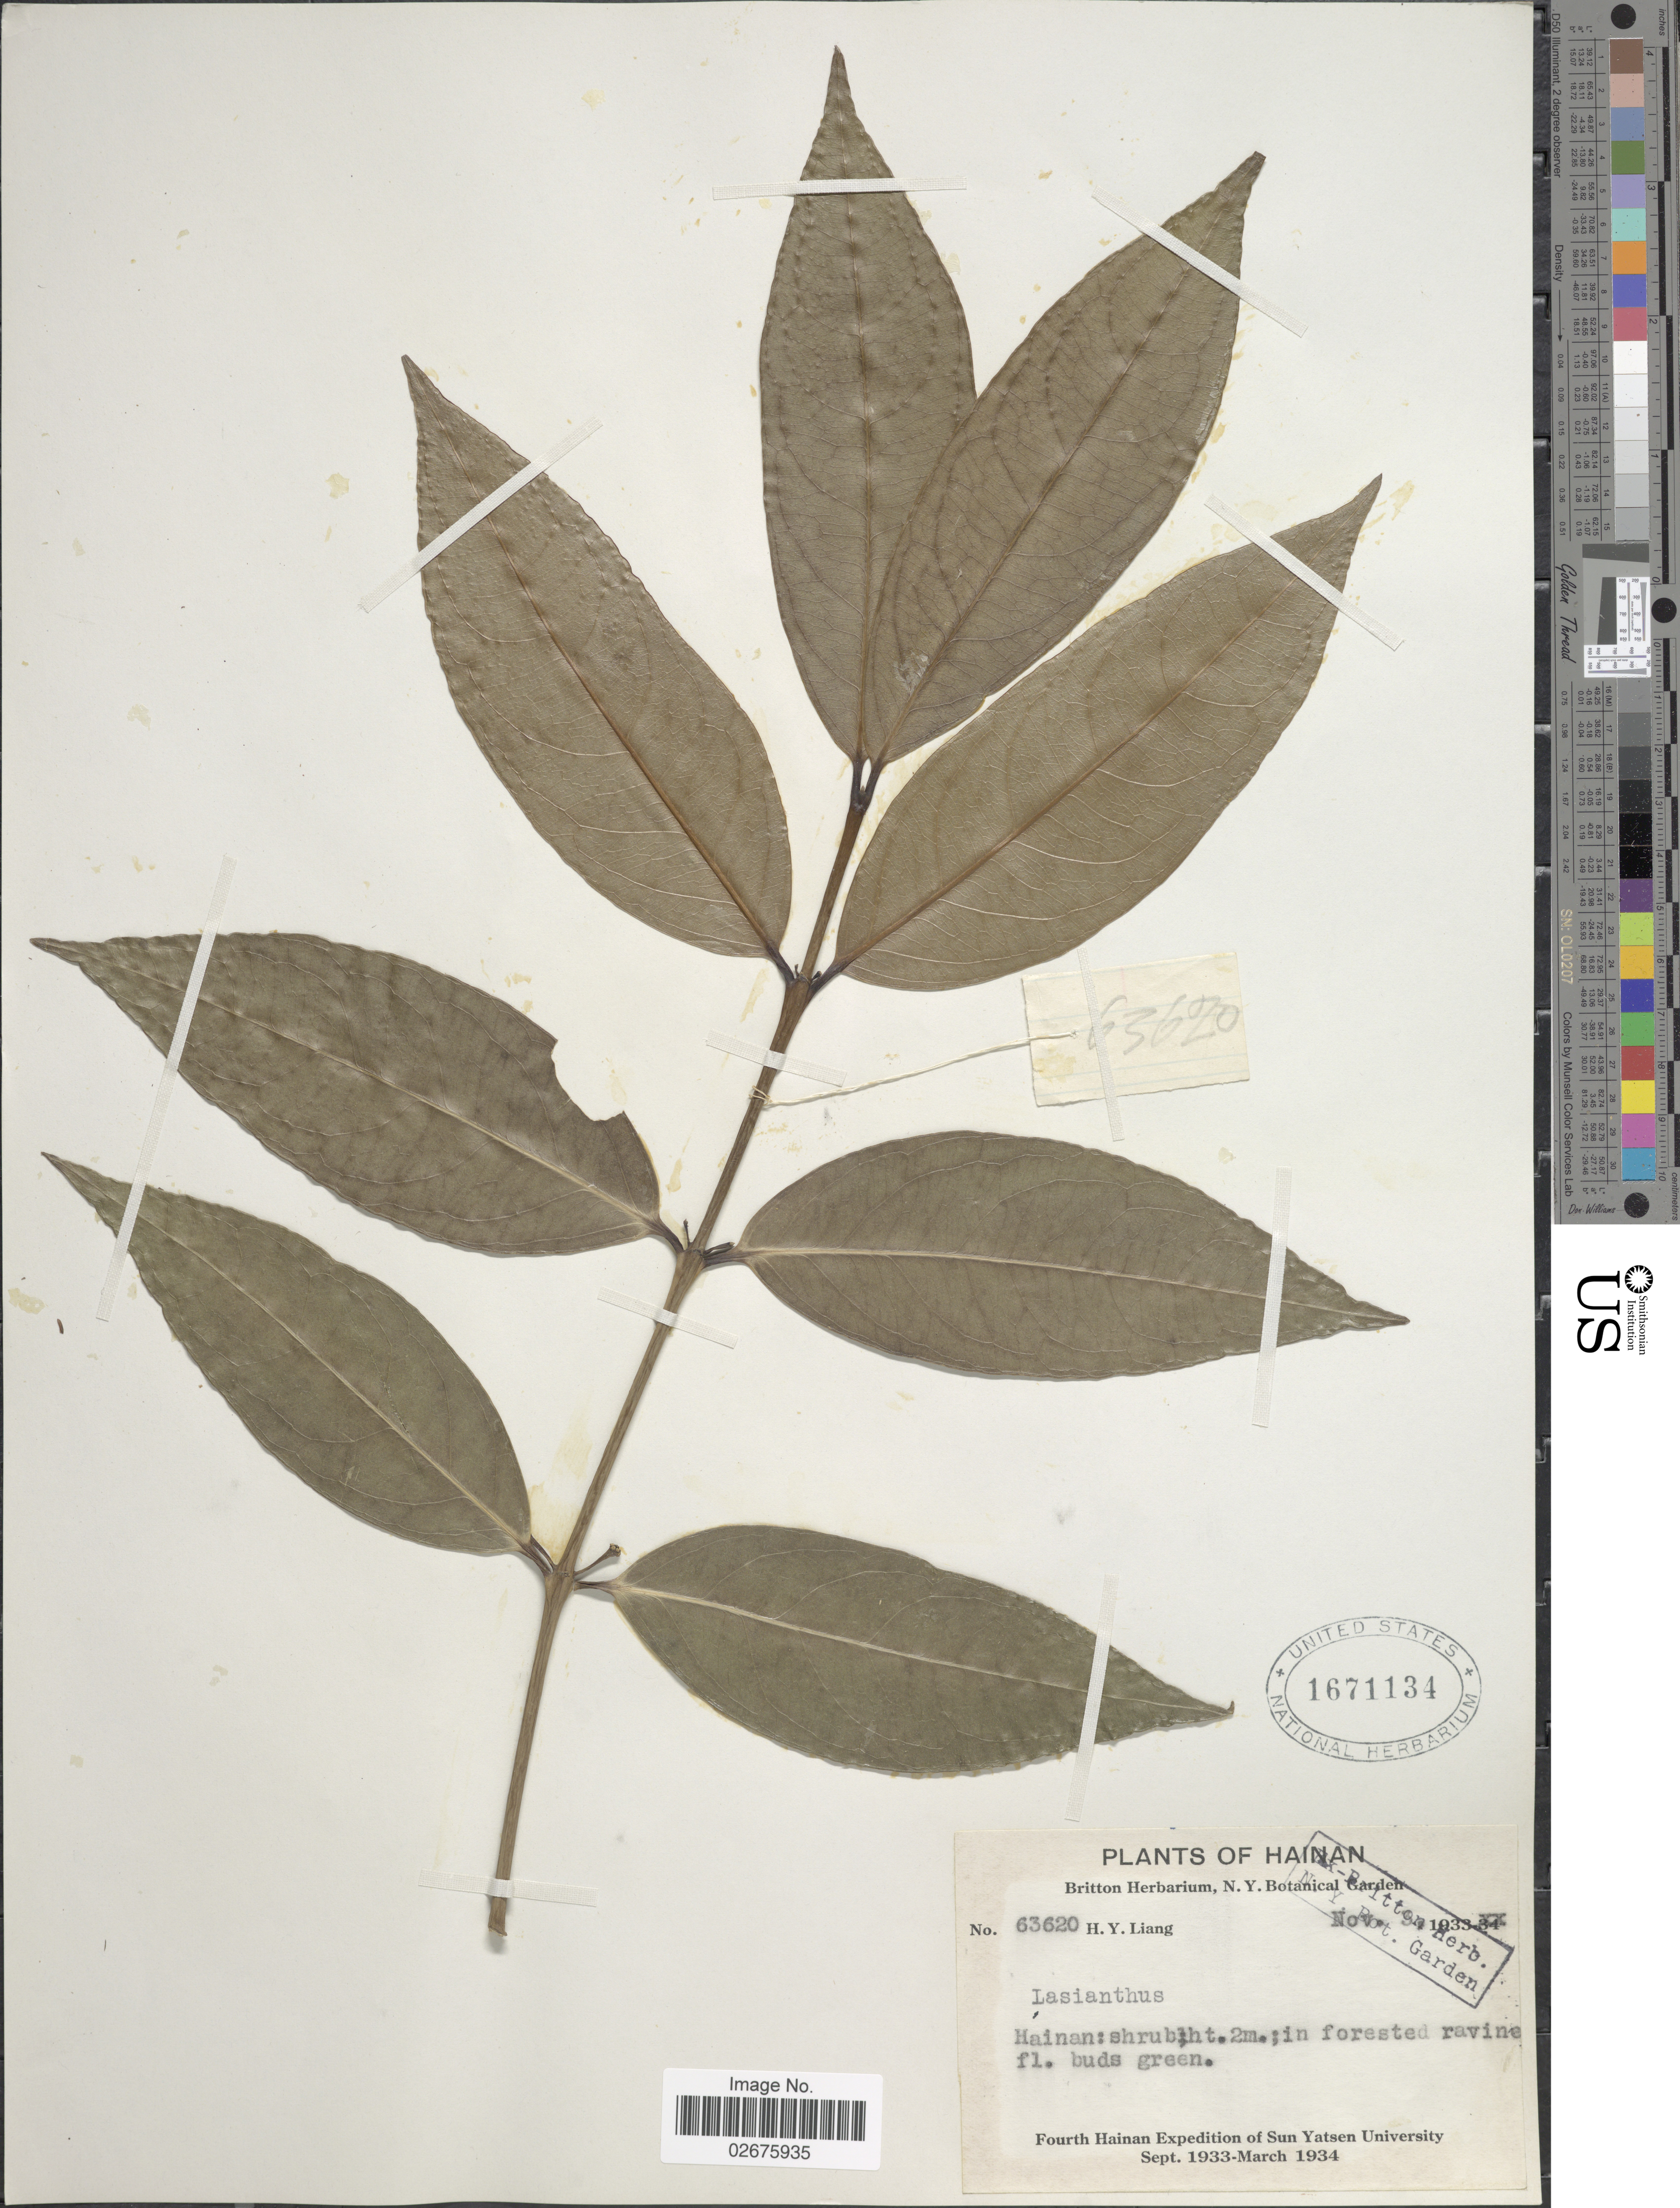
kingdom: Plantae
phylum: Tracheophyta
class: Magnoliopsida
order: Gentianales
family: Rubiaceae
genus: Lasianthus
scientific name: Lasianthus sp.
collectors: H. Y. Liang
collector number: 63620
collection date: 1933-11-30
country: China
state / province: Hainan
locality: Hainan; in forested ravine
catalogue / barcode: US 1671134